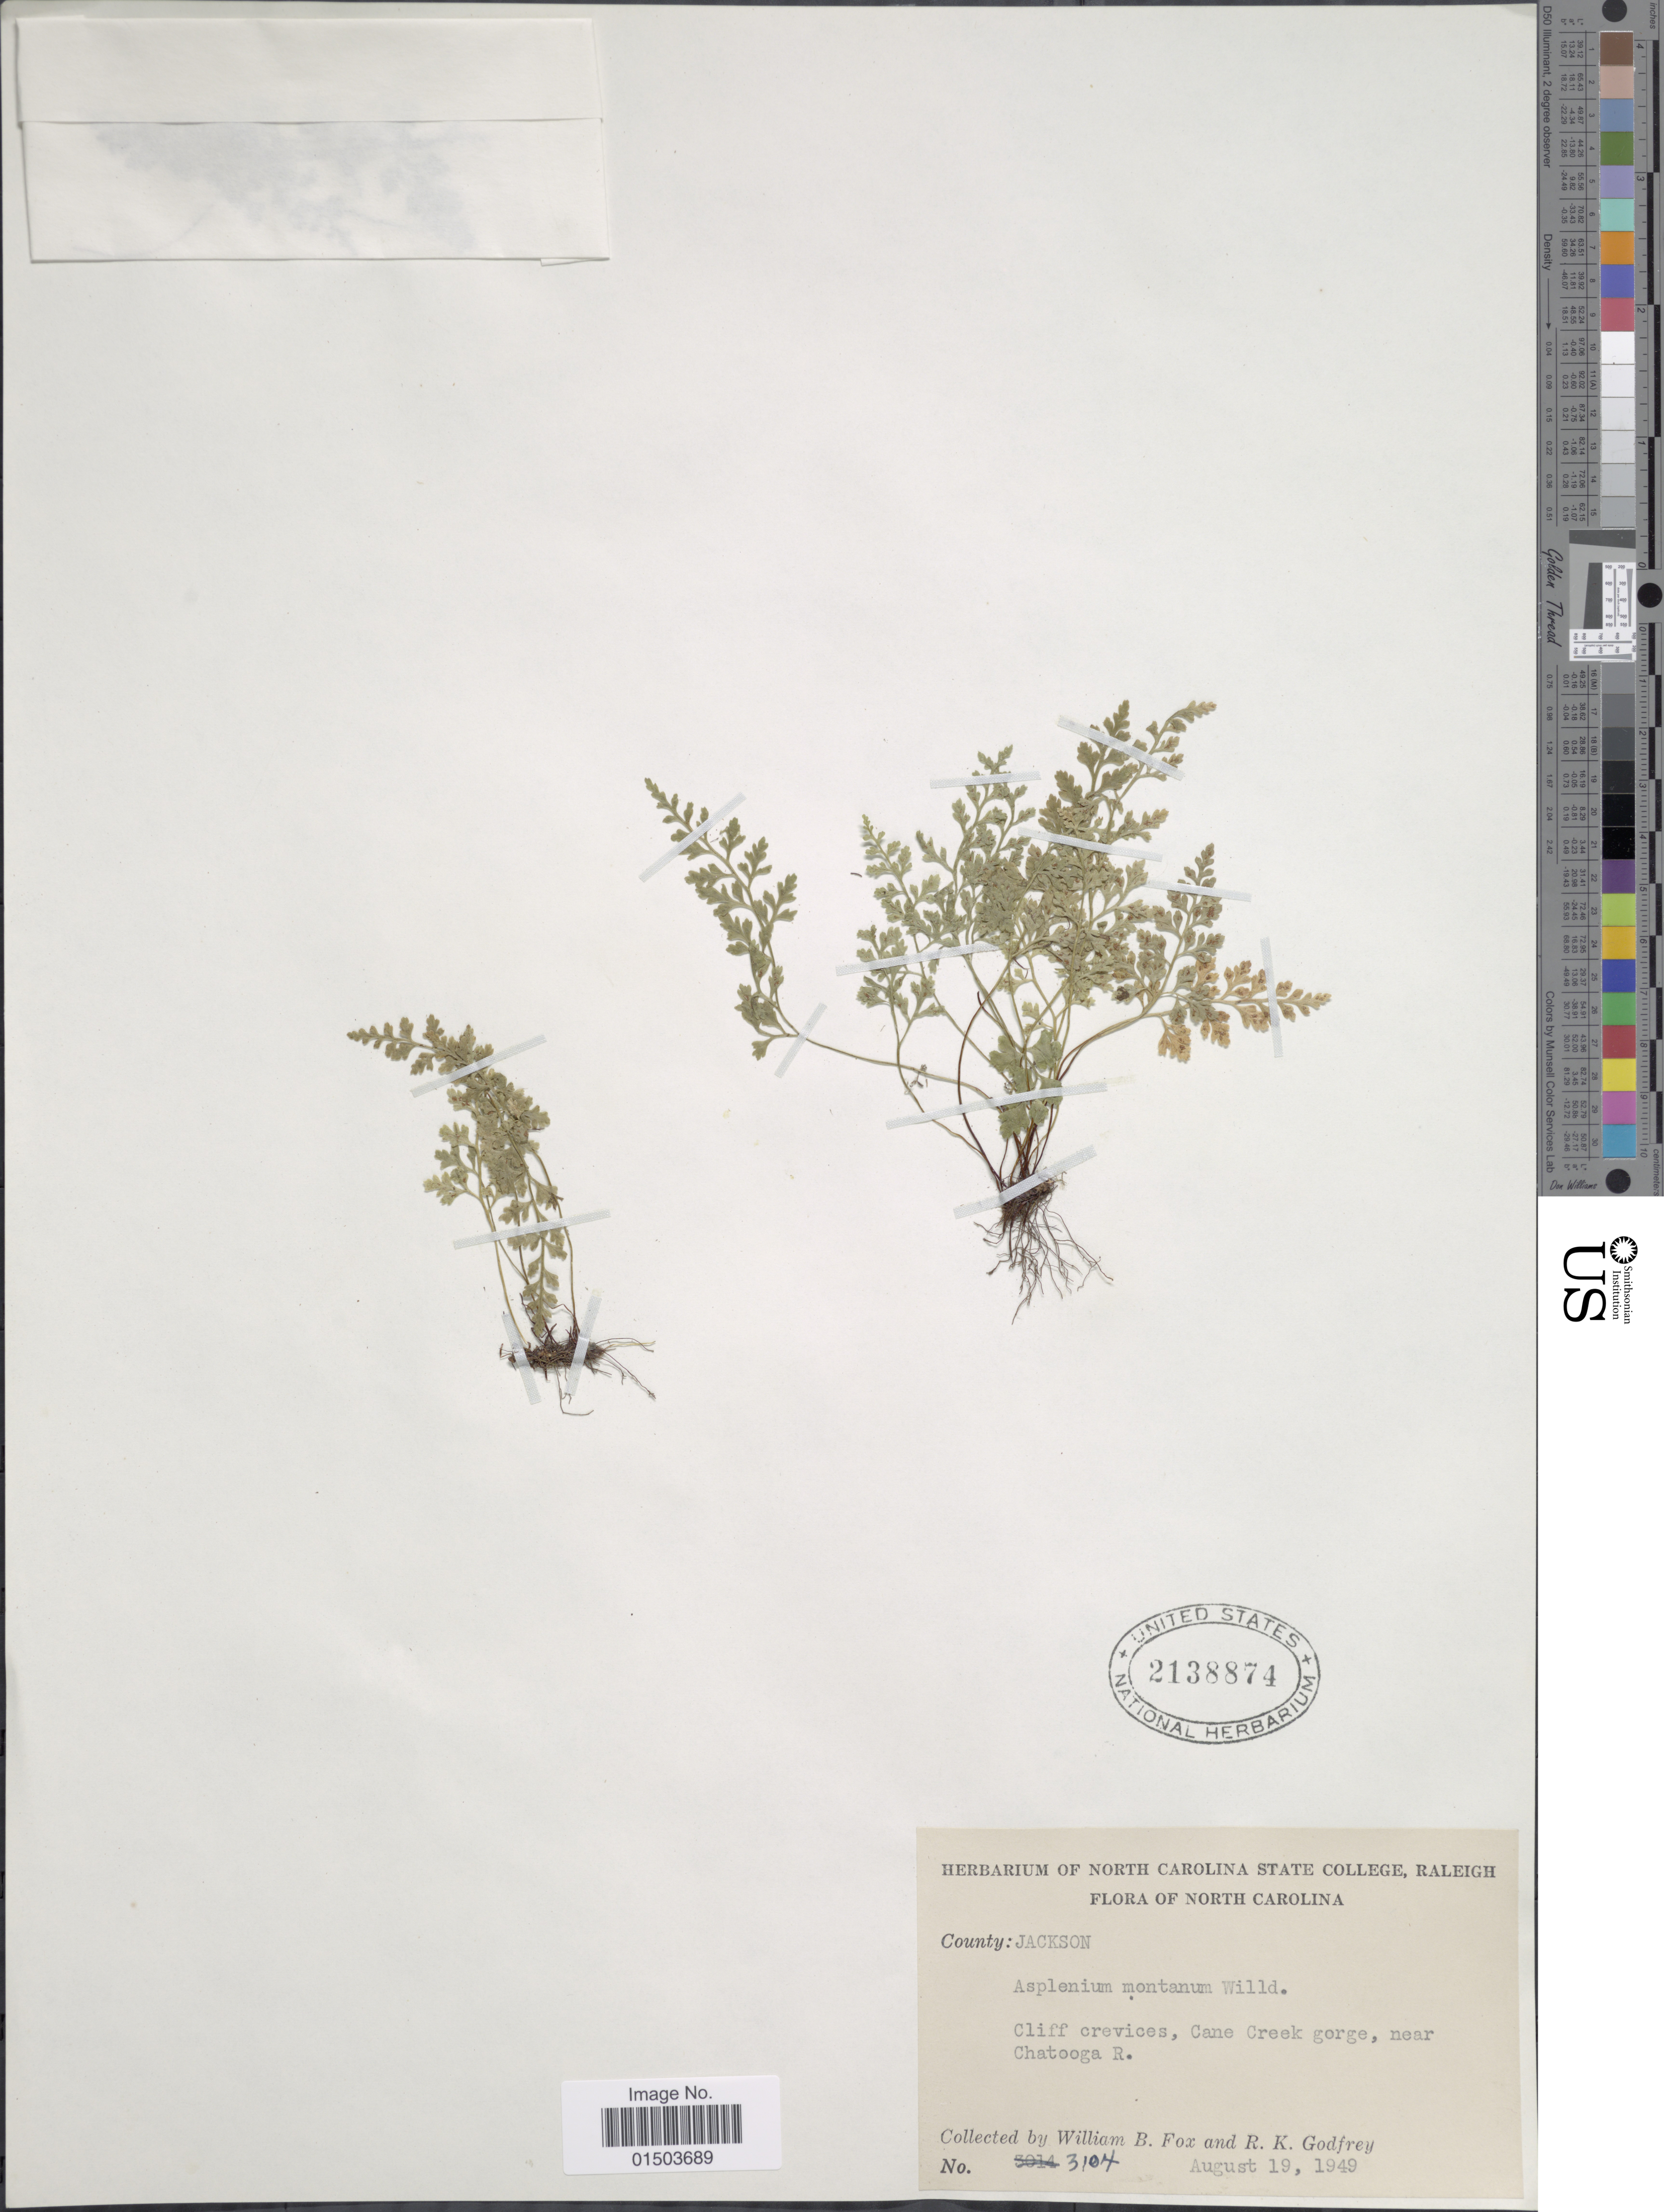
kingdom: Plantae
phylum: Tracheophyta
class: Polypodiopsida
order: Polypodiales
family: Aspleniaceae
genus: Asplenium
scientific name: Asplenium montanum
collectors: W. B. Fox & R. K. Godfrey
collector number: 3104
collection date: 1949-08-19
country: United States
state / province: North Carolina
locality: County: Jackson. Cliff crevices, Cane Creek gorge, near Chatooga R.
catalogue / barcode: US 2138874